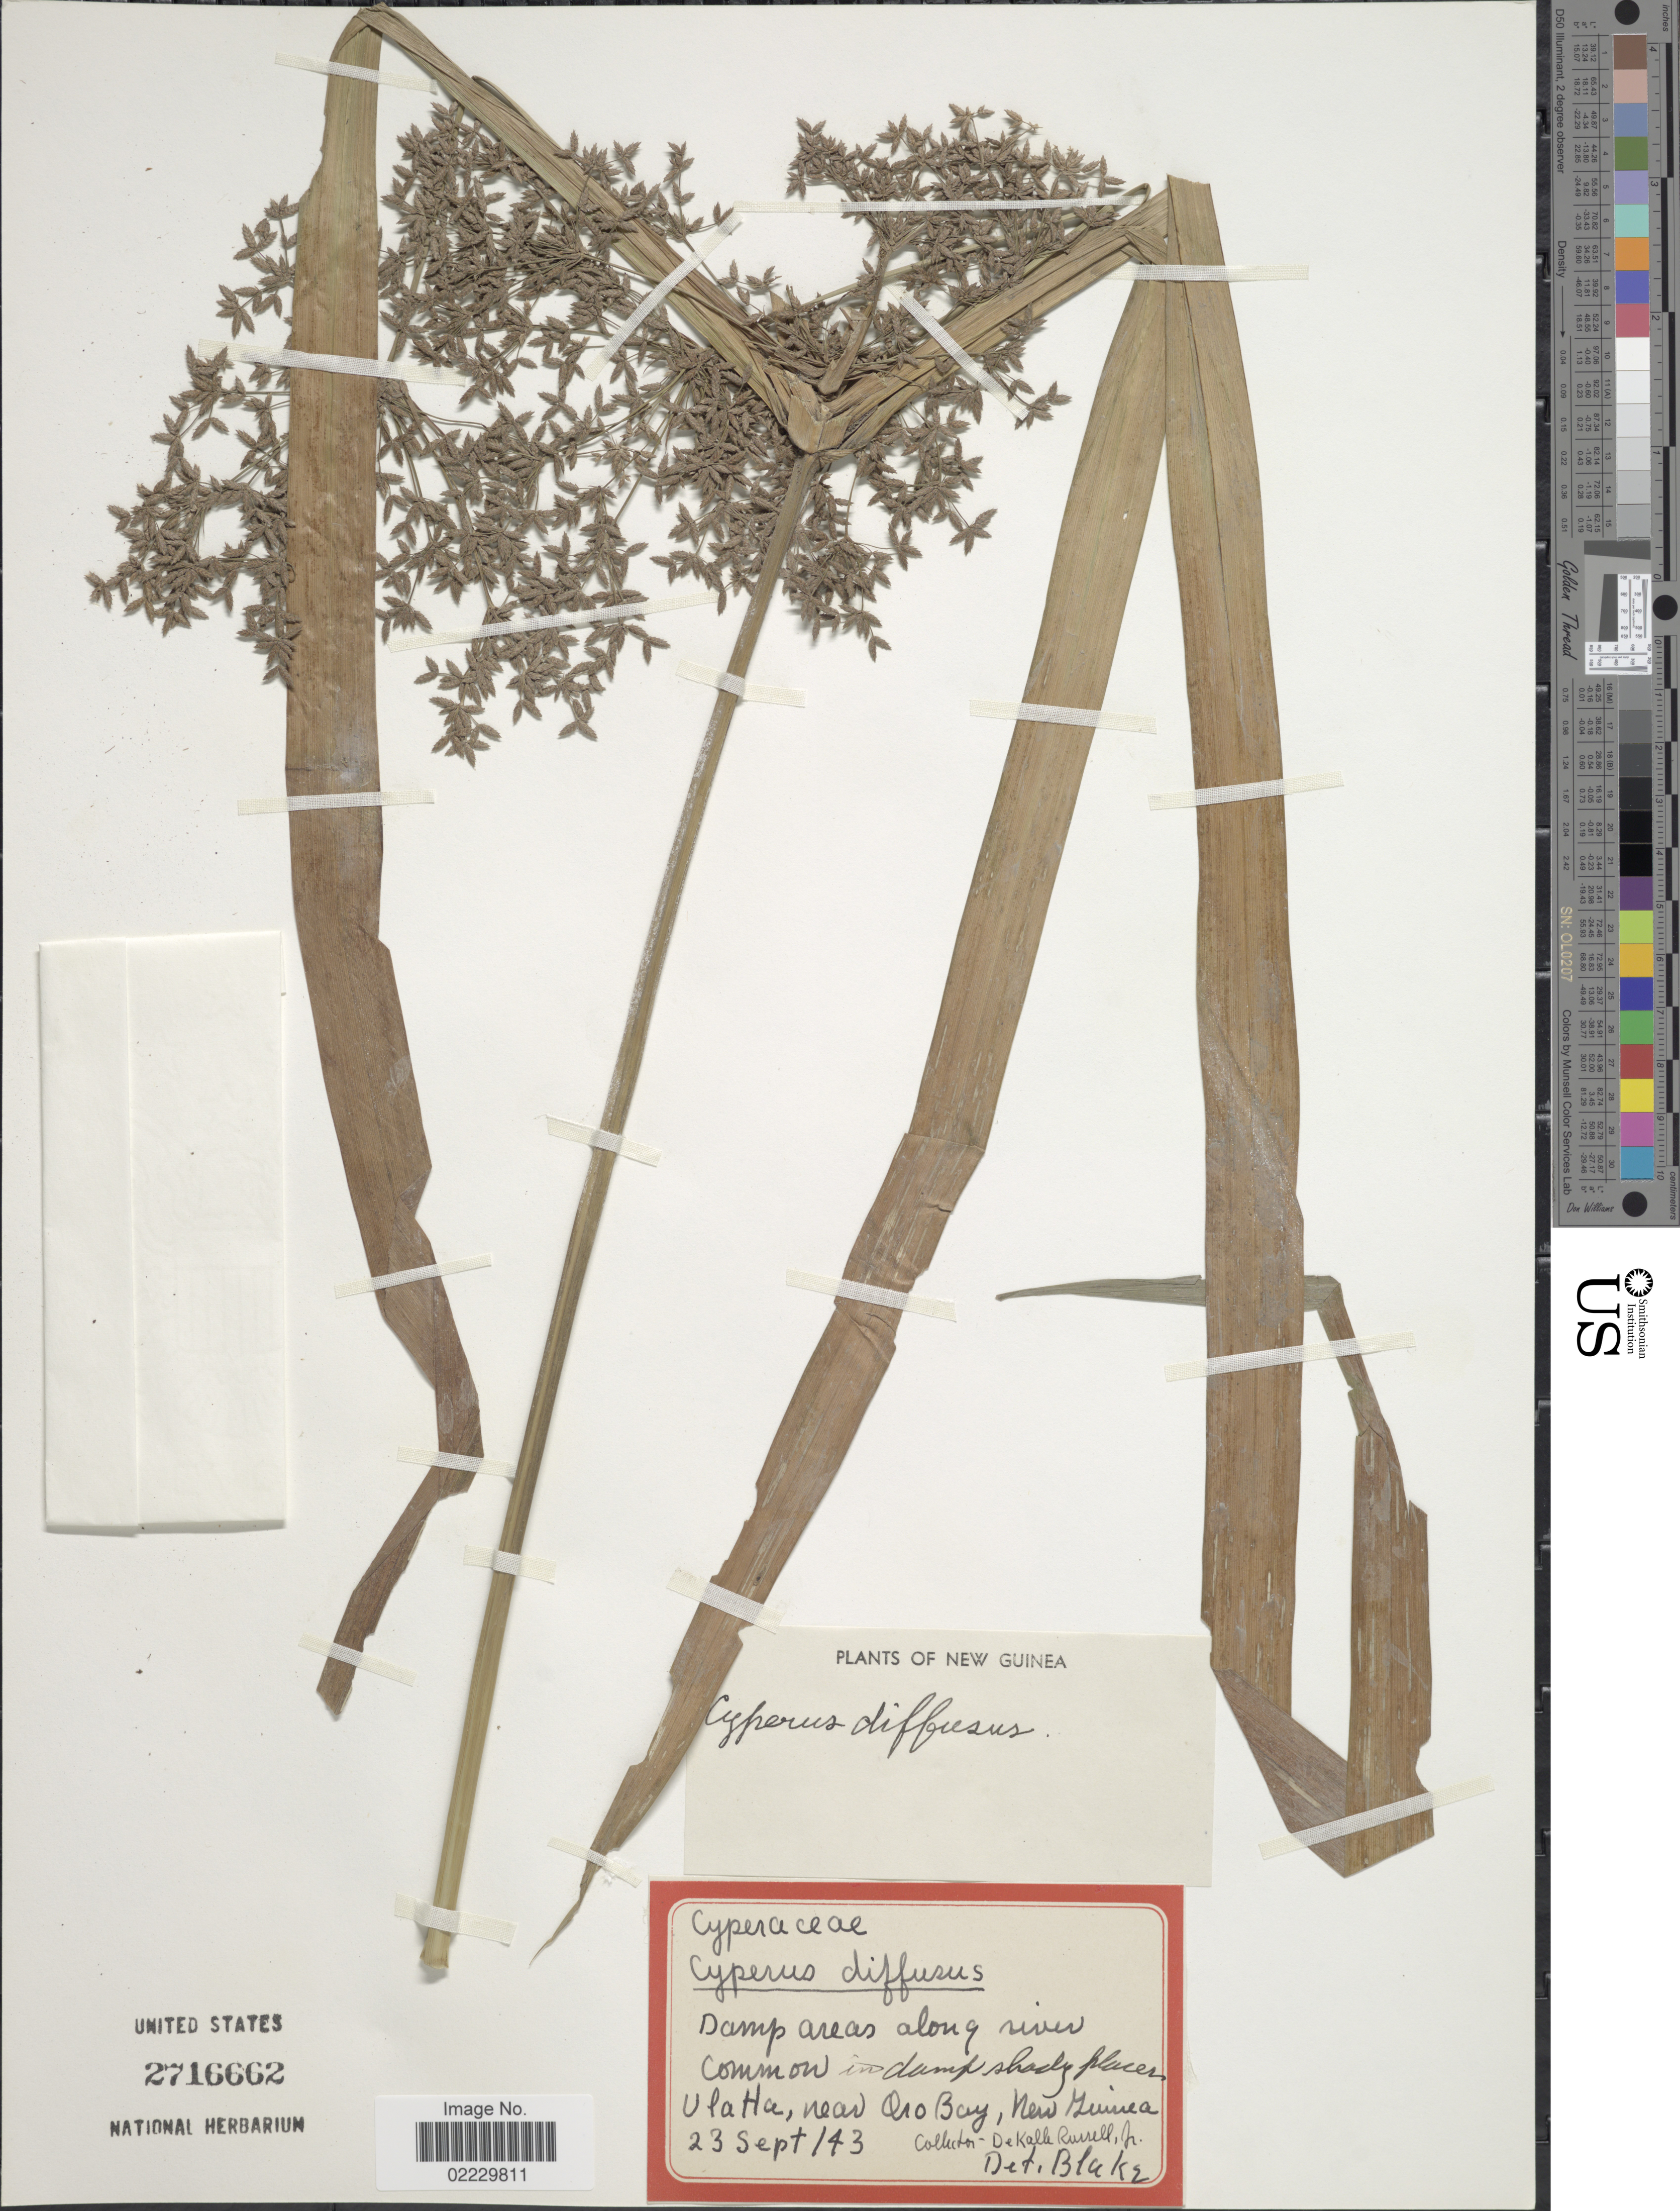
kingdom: Plantae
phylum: Tracheophyta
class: Liliopsida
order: Poales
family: Cyperaceae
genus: Cyperus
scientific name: Cyperus diffusus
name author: Vahl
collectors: D. K. Russell Jr.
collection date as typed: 23 Sept 143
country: Papua New Guinea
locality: Ula Ha, near Oro Bay, New Guinea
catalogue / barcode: US 2716662